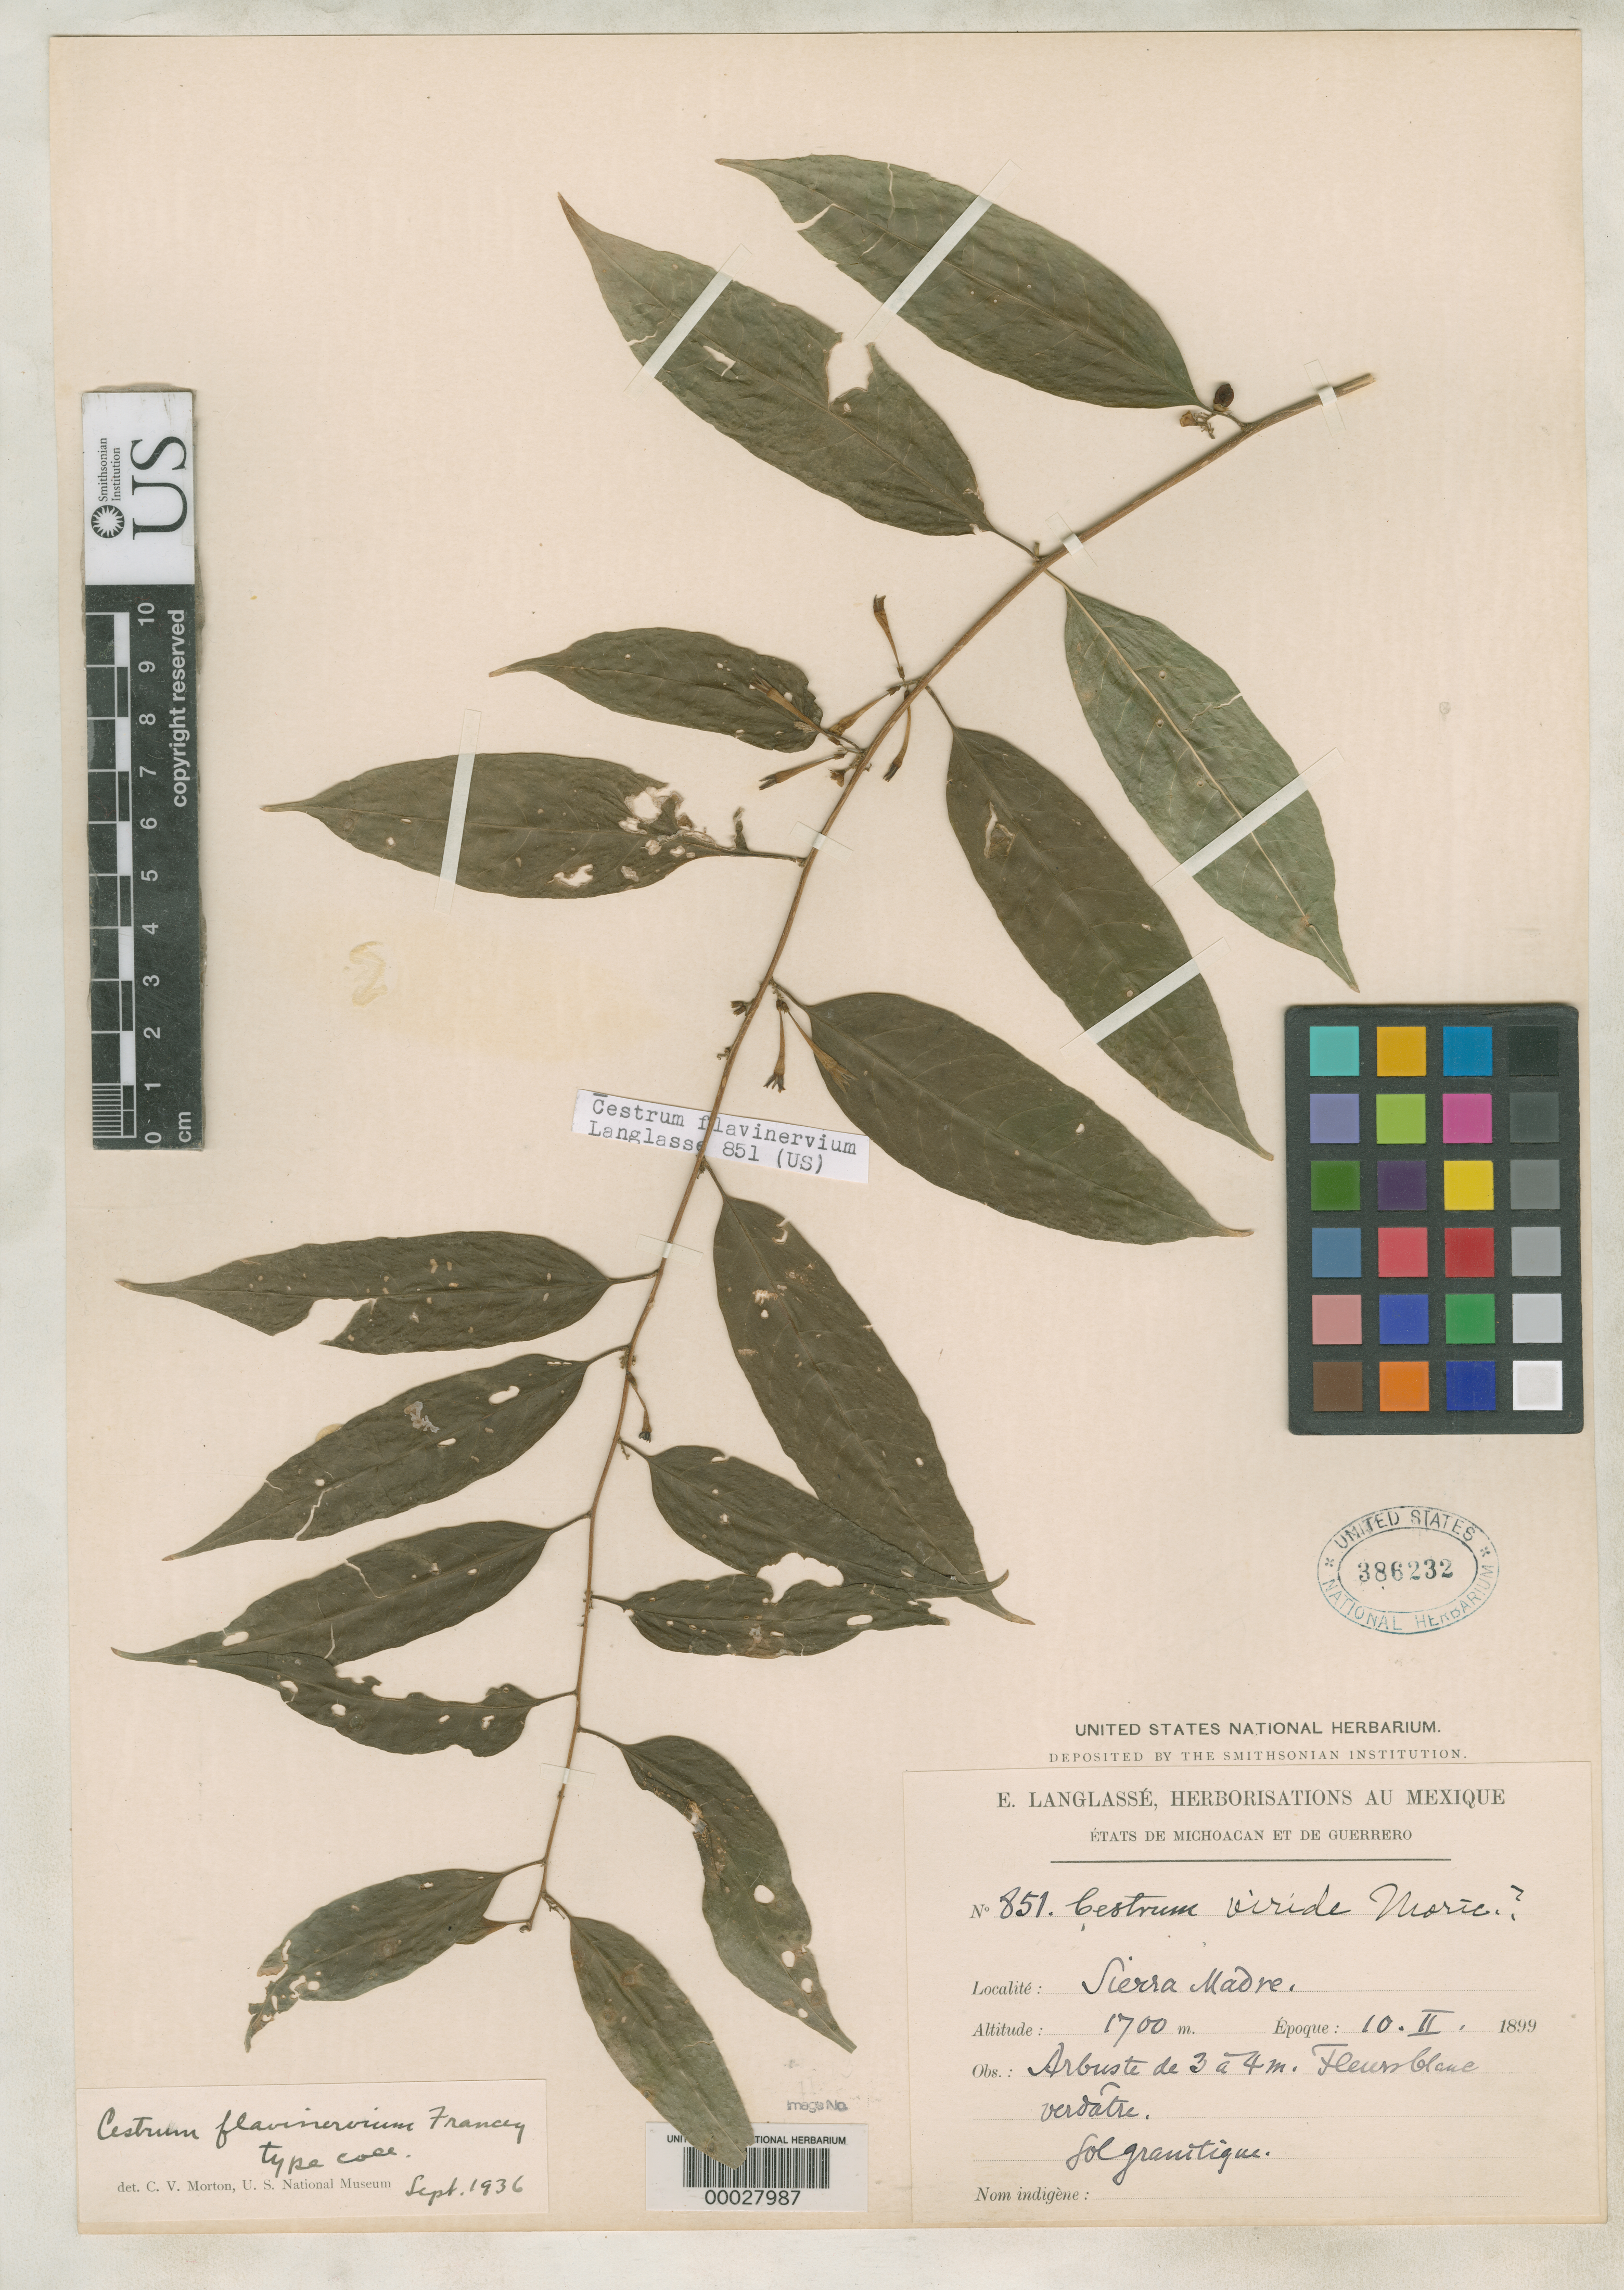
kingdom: Plantae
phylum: Tracheophyta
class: Magnoliopsida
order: Solanales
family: Solanaceae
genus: Cestrum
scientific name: Cestrum flavinervium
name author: Francey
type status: Type Fragment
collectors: E. Langlassé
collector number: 851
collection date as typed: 10 Feb 1899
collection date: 1899-02-10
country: Mexico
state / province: Guerrero / Michoacán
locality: Sierra Madre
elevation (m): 1700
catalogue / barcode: US 386232